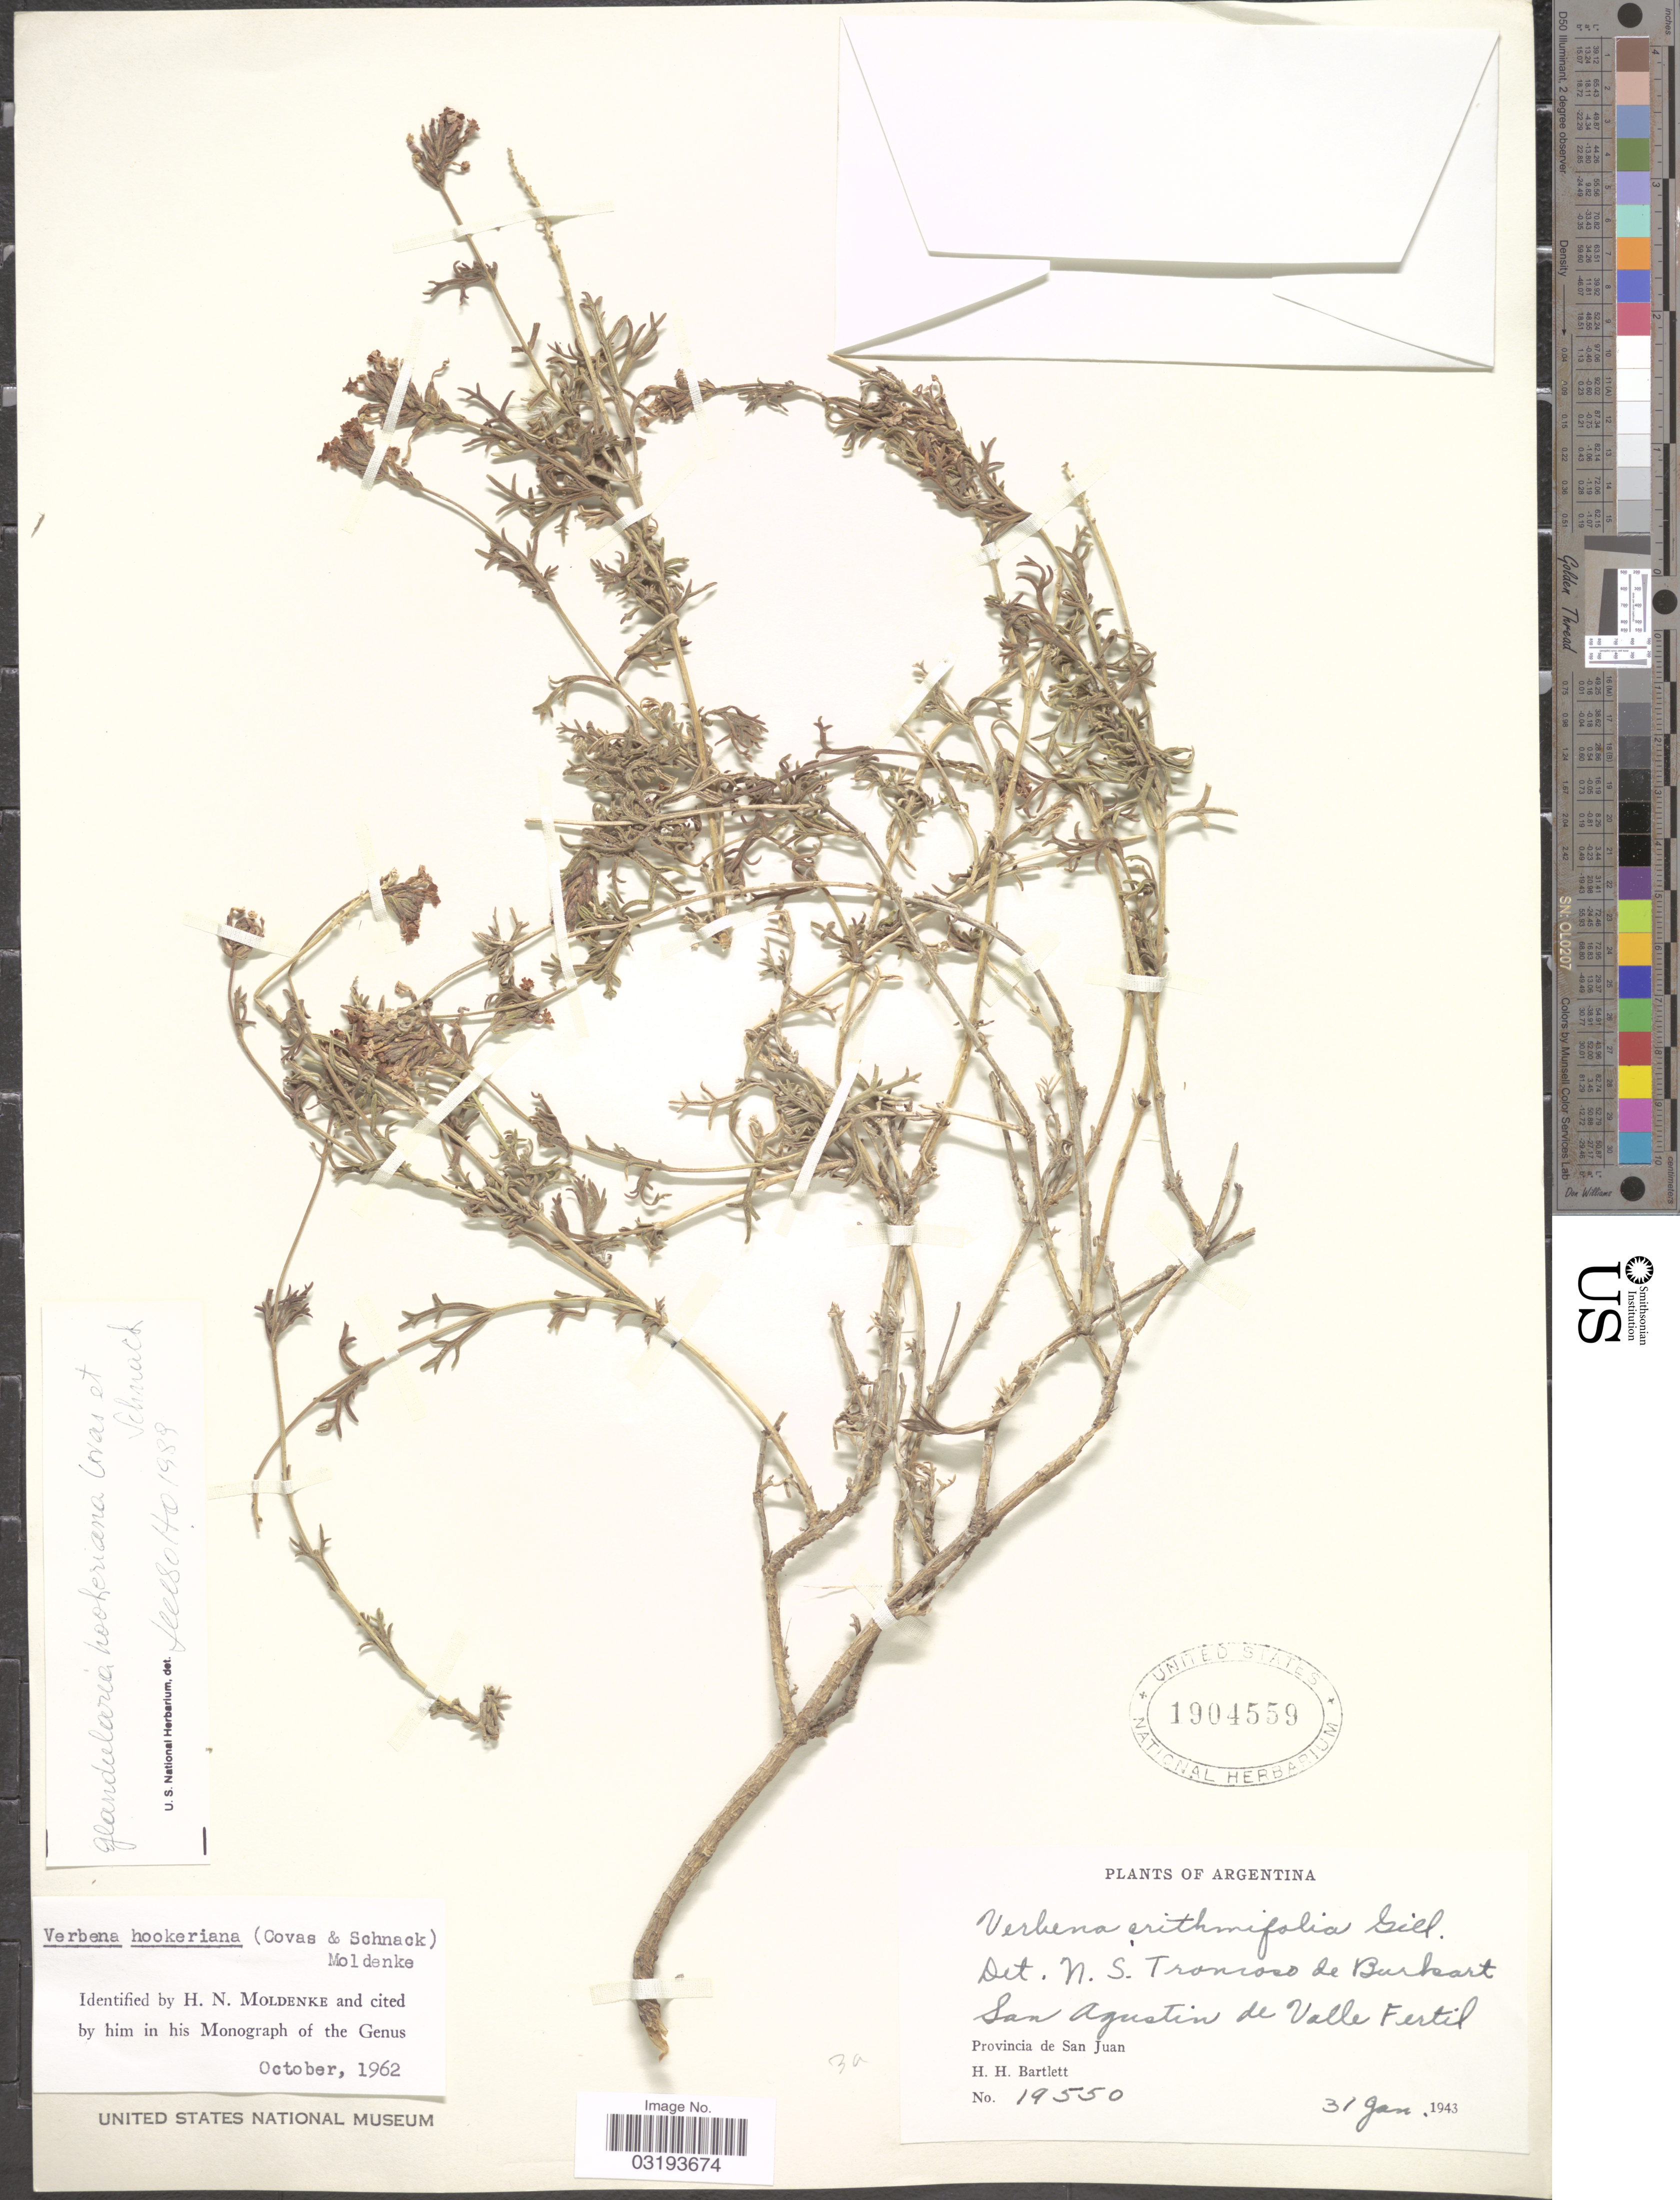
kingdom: Plantae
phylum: Tracheophyta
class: Magnoliopsida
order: Lamiales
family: Verbenaceae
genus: Verbena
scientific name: Verbena hookeriana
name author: (Covas & Schack) Moldenke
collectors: H. H. Bartlett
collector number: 19550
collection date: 1943-01-31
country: Argentina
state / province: San Juan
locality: San Agustin de Valle Fertil.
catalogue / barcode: US 1904559